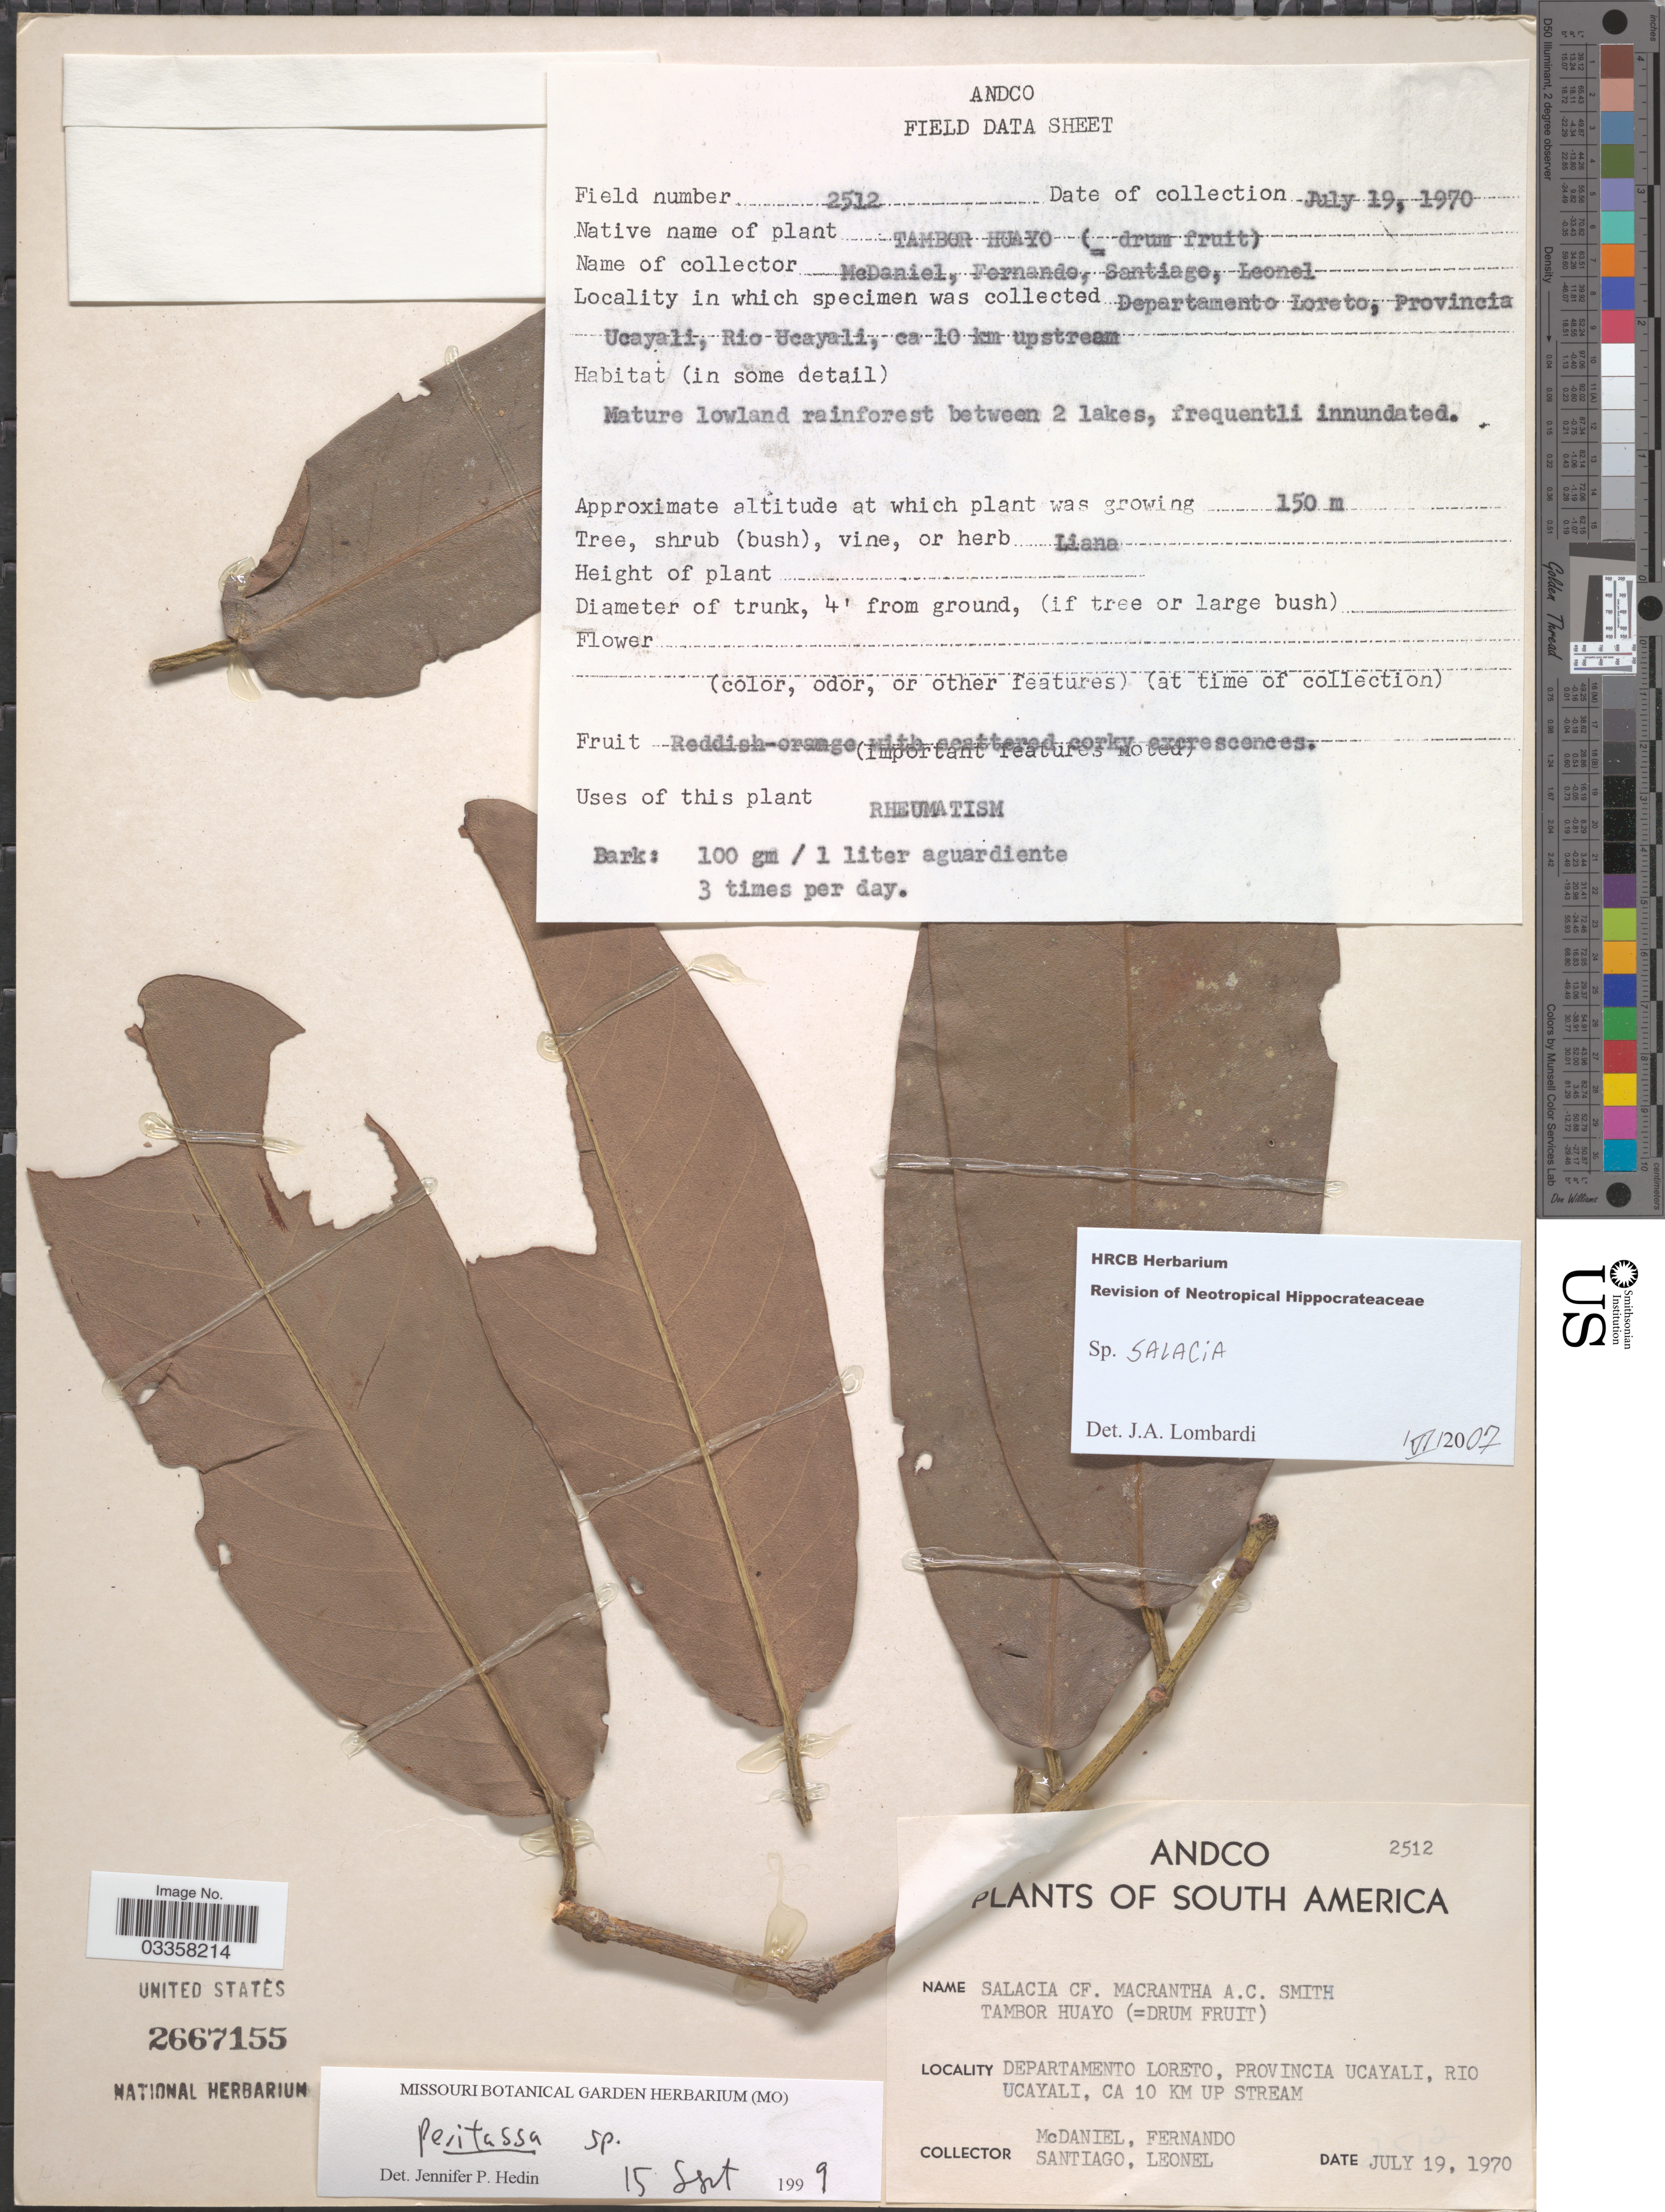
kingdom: Plantae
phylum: Tracheophyta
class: Magnoliopsida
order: Celastrales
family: Celastraceae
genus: Salacia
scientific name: Salacia sp.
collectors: -- McDaniel, -- Fernando, -. Santiago & -- Leonel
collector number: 2512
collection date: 1970-07-19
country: Peru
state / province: Loreto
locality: Departamento Loreto, Provincia Ucayali, Rio Ucayali, ca 10 km upstream.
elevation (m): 150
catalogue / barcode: US 2667155